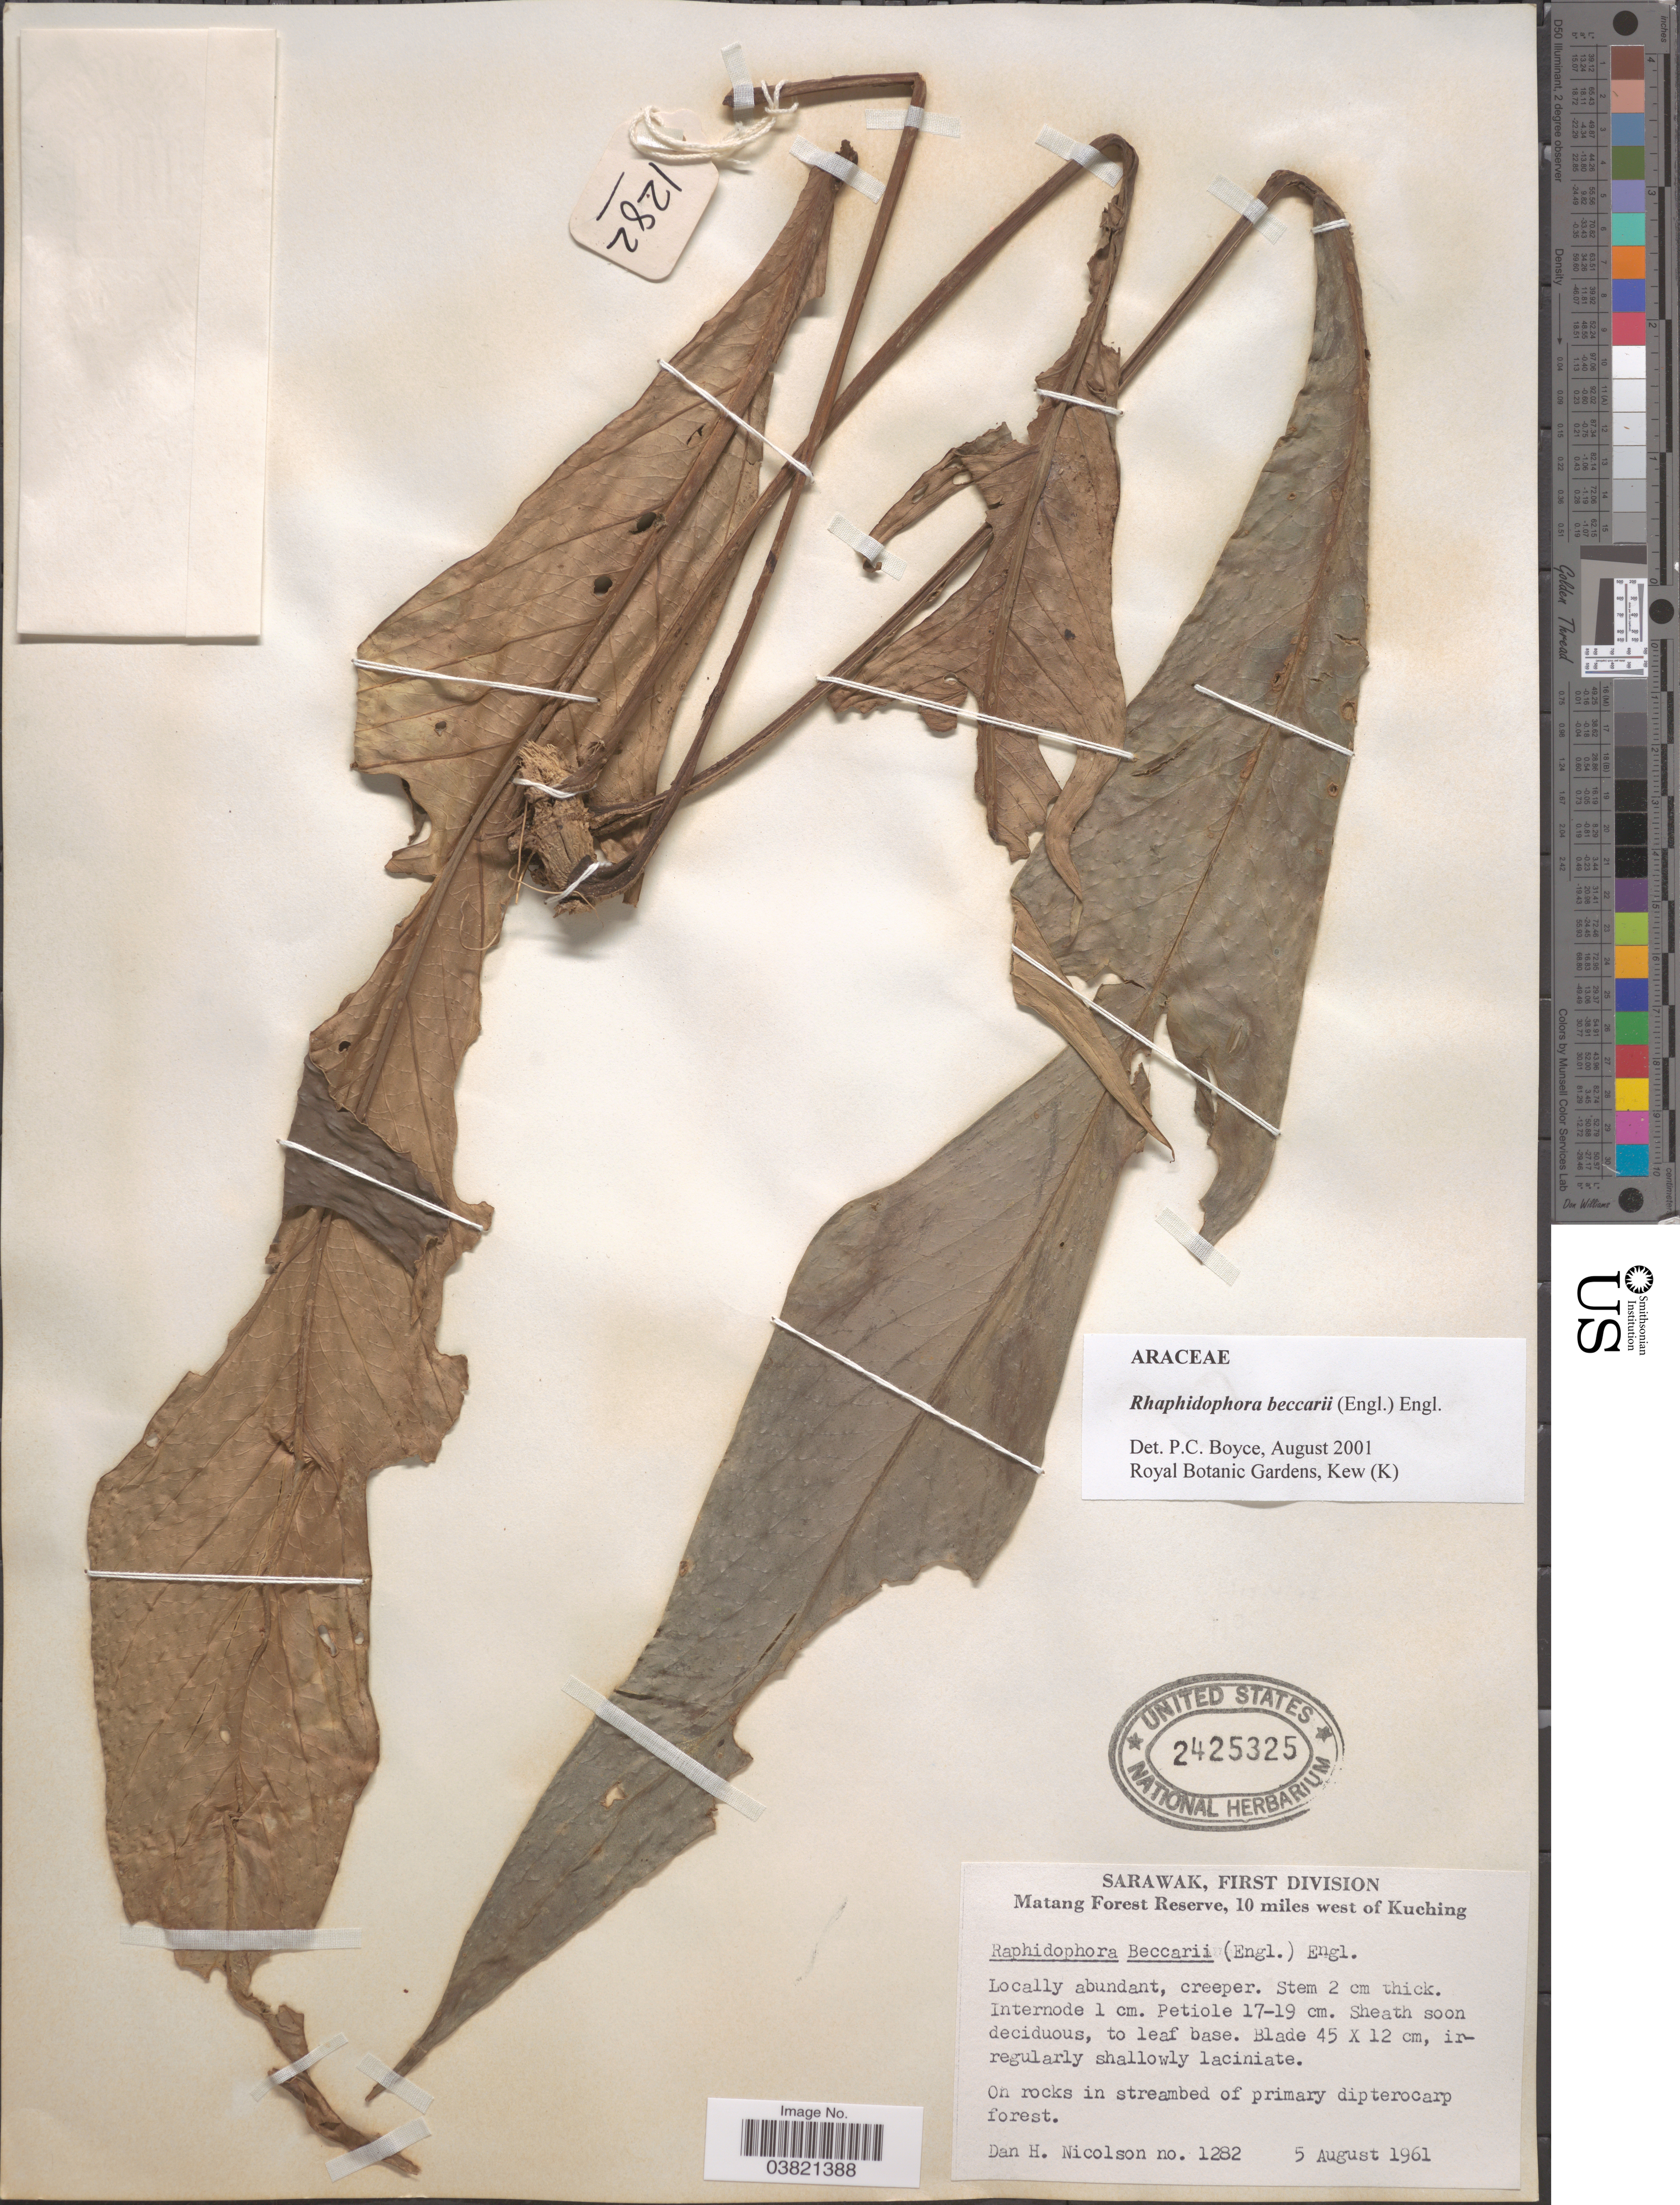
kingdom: Plantae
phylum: Tracheophyta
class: Liliopsida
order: Alismatales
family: Araceae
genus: Rhaphidophora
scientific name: Rhaphidophora beccarii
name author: (Engl.) Engl.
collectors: D. H. Nicolson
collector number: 1282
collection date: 1961-08-05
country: Malaysia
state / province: Sarawak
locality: First Division. Matang Forest Reserve, 10 miles west of Kuching.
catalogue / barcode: US 2425325